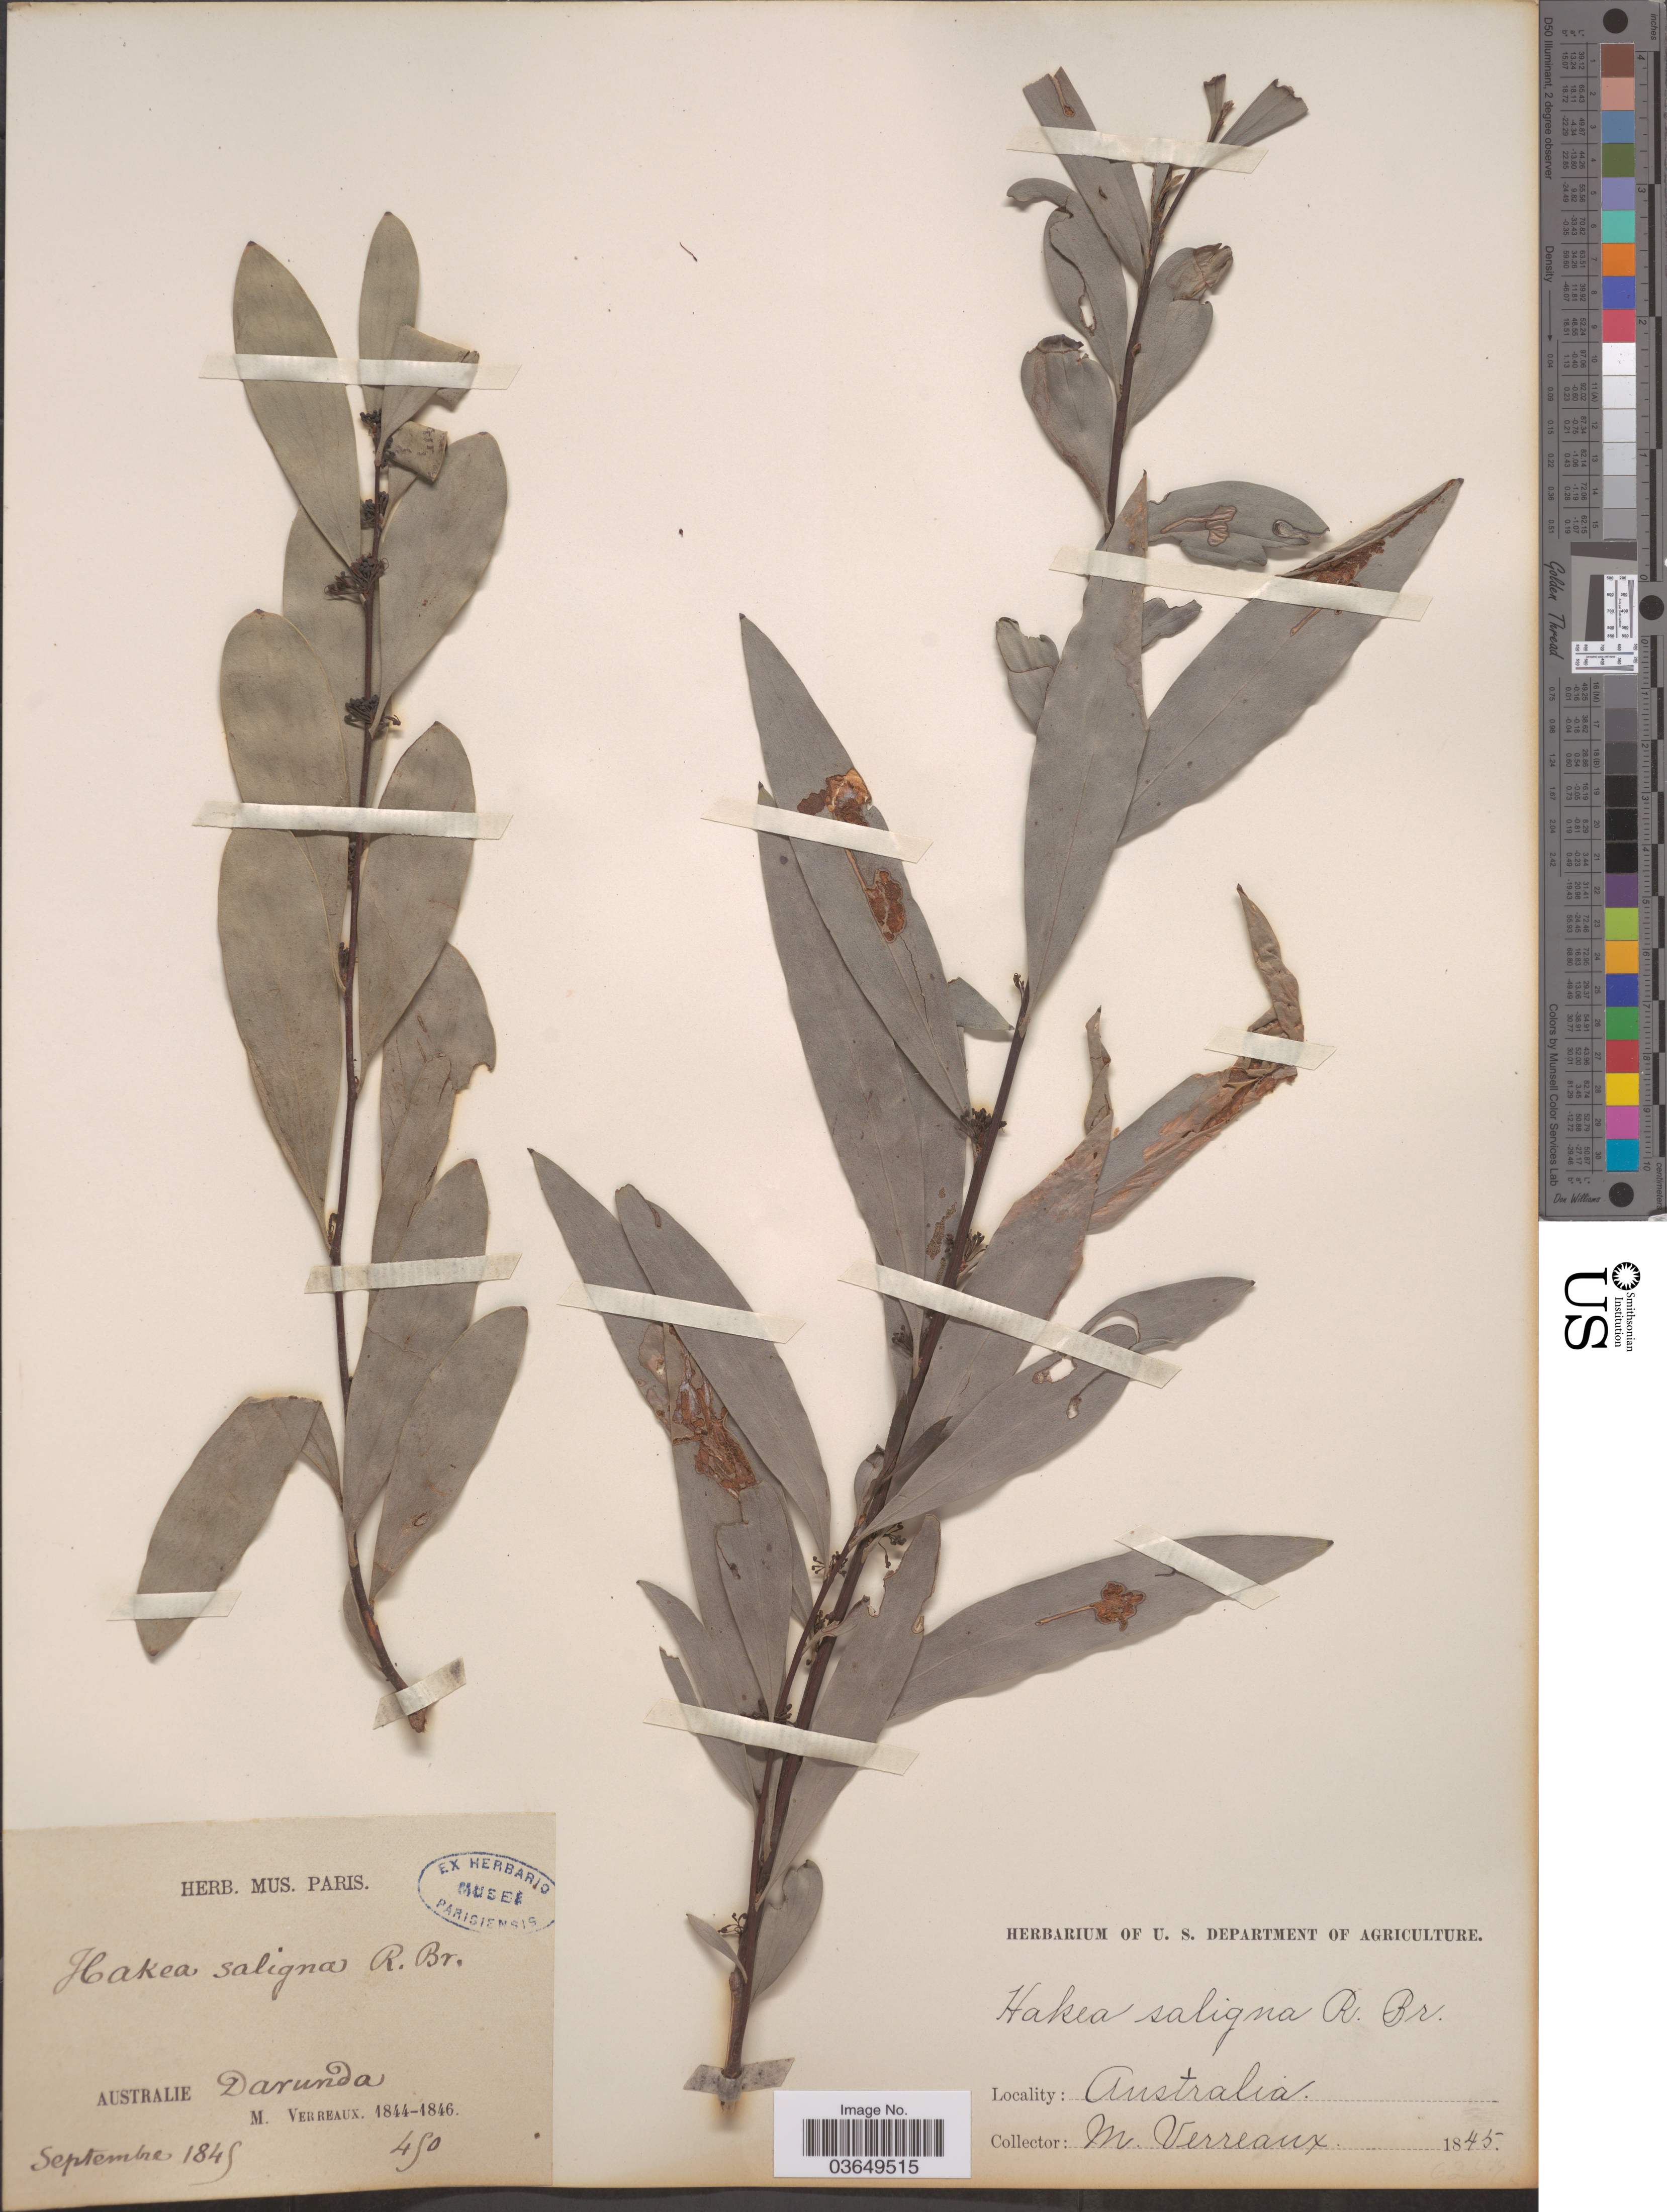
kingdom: Plantae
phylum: Tracheophyta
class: Magnoliopsida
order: Proteales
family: Proteaceae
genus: Hakea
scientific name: Hakea saligna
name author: (Andrews) Knight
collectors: M. Verreaux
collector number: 450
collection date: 1845-09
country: Australia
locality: Darunda.